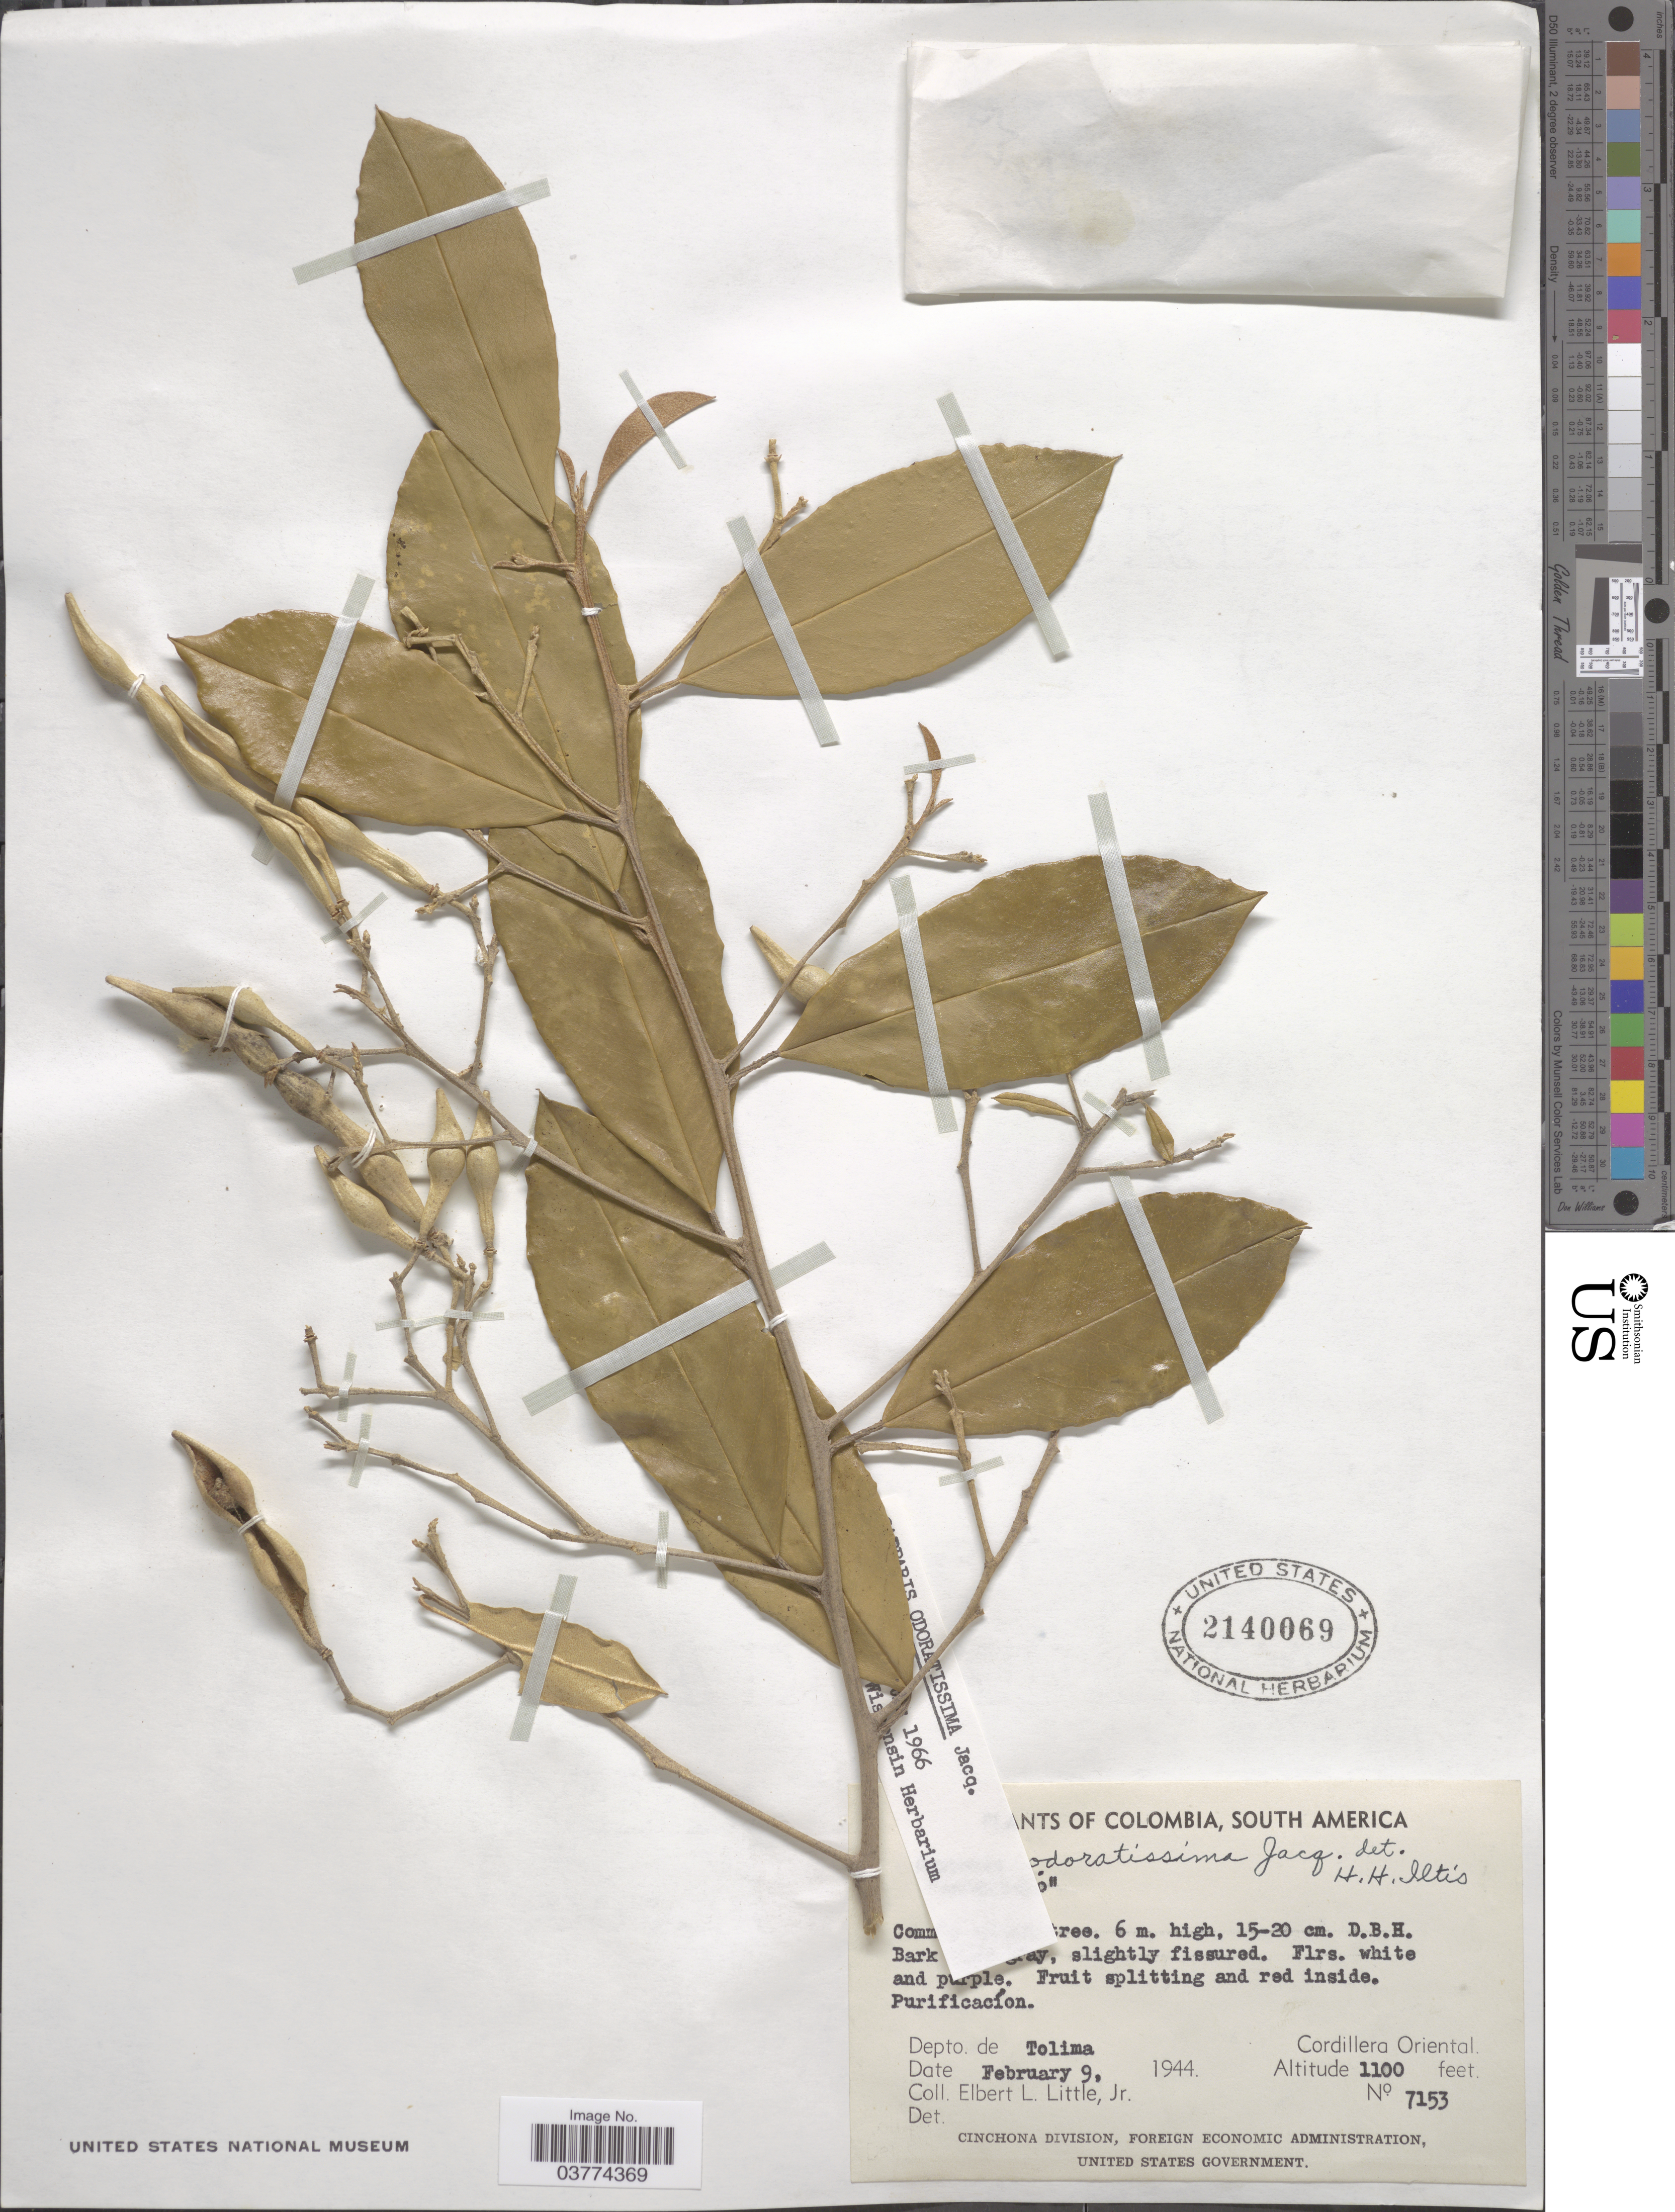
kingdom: Plantae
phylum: Tracheophyta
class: Magnoliopsida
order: Brassicales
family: Capparaceae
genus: Quadrella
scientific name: Quadrella odoratissima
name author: (Jacq.) Hutch.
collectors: E. L. Little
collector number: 7153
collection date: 1944-02-09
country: Colombia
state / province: Tolima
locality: Depto. de Tolima. Cordillera Oriental.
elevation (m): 335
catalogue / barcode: US 2140069